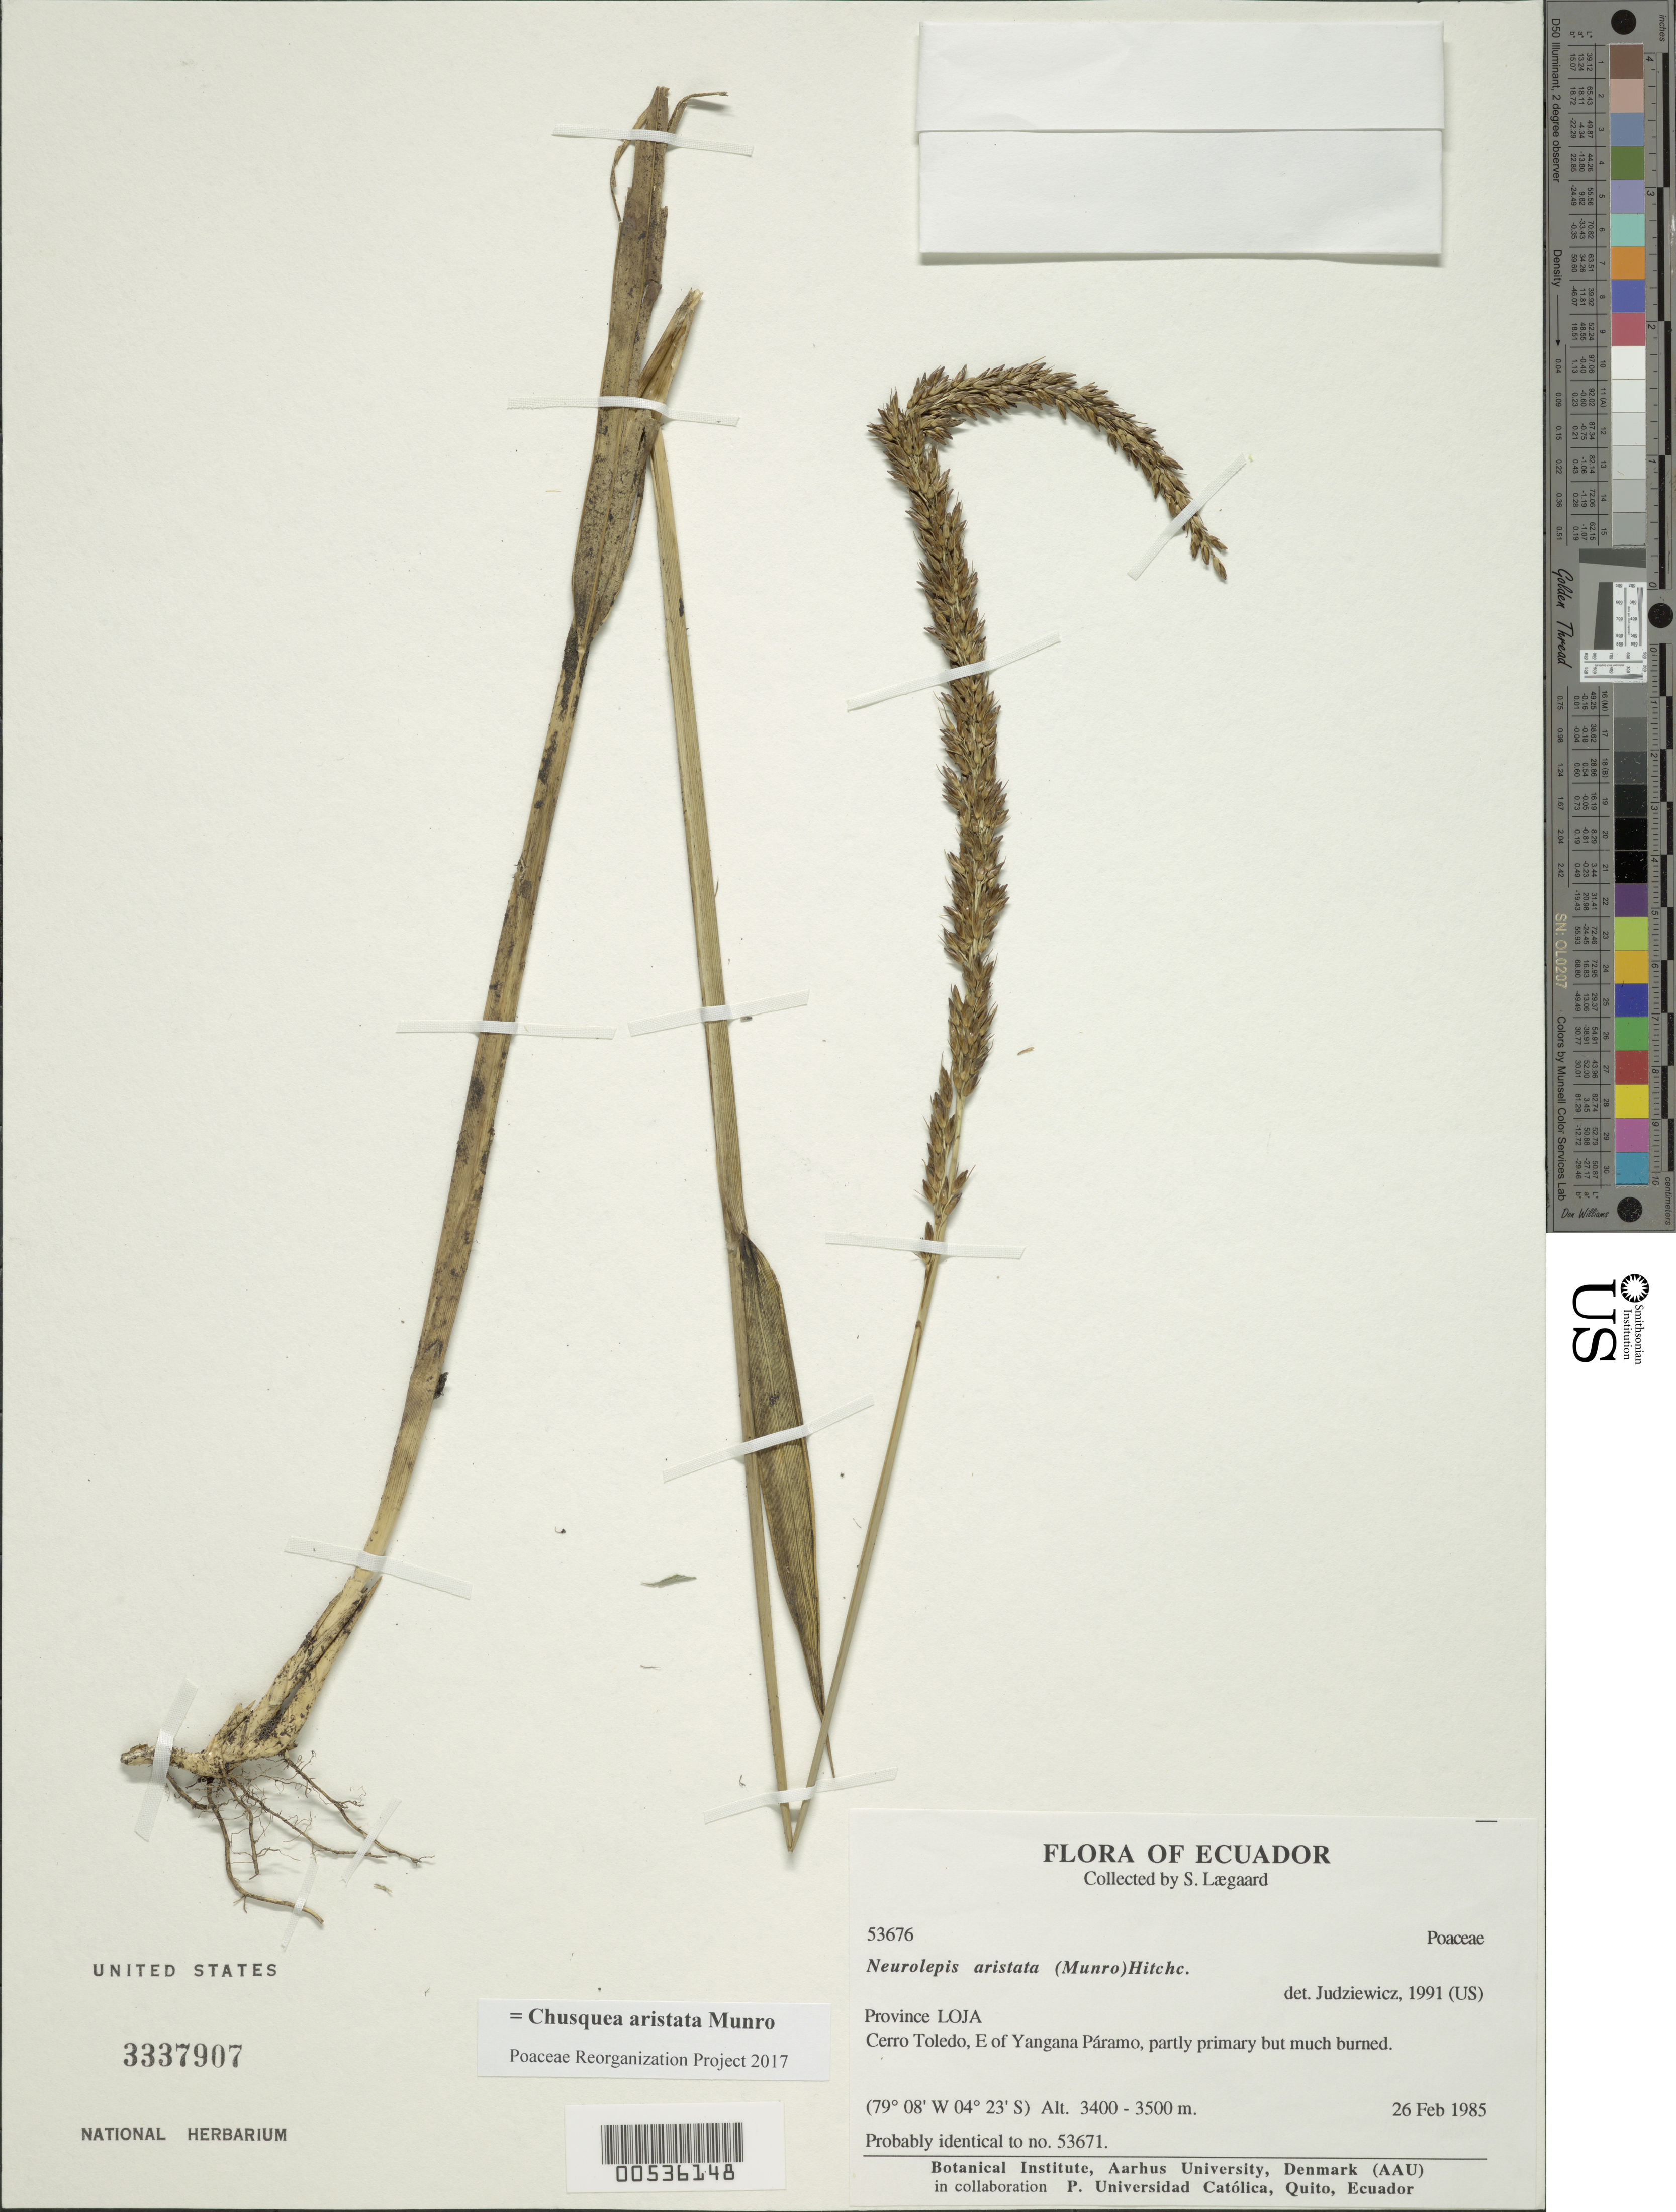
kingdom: Plantae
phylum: Tracheophyta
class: Liliopsida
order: Poales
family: Poaceae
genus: Chusquea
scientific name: Chusquea aristata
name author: Munro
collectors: S. Lægaard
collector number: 53676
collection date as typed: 26 Feb 1985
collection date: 1985-02-26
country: Ecuador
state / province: Loja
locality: Cerro Toledo, E of Yangana Paramo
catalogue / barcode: US 3337907